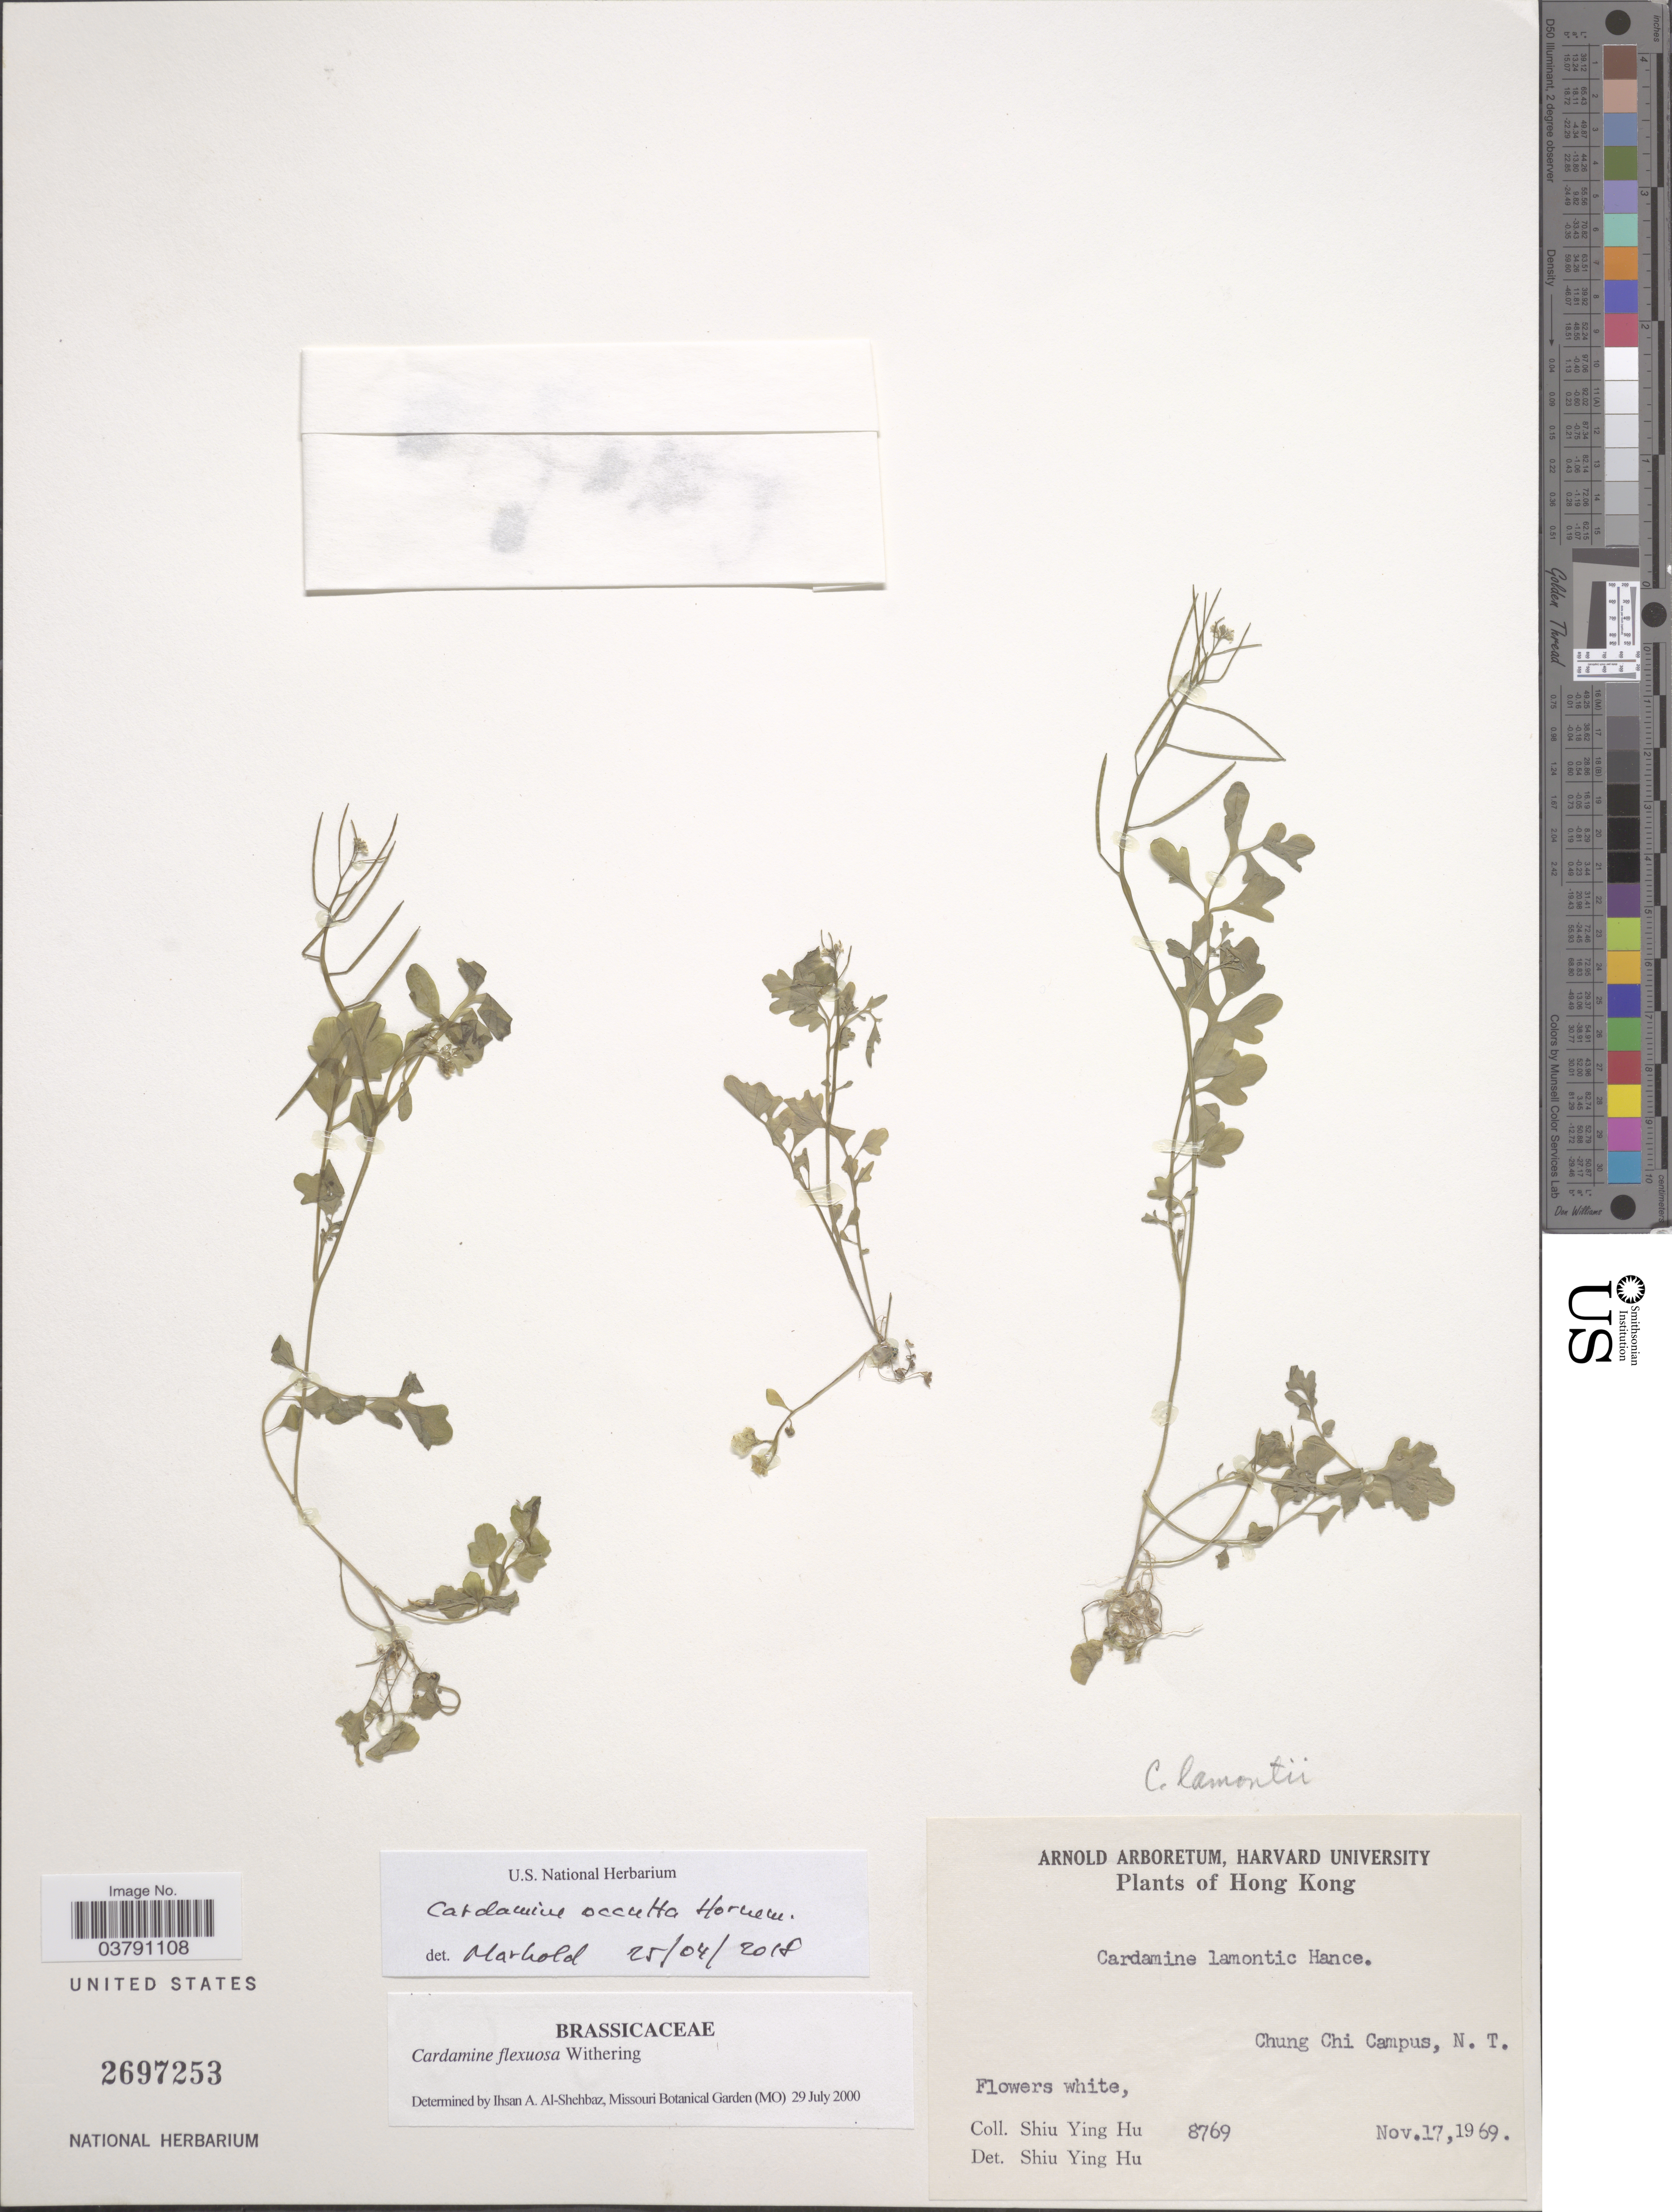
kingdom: Plantae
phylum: Tracheophyta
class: Magnoliopsida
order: Brassicales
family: Brassicaceae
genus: Cardamine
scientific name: Cardamine occulta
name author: Hornem.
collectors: S. Y. Hu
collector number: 8769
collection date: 1969-11-17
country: China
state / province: Hong Kong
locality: Chung Chi Campus, N.T.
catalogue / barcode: US 2697253